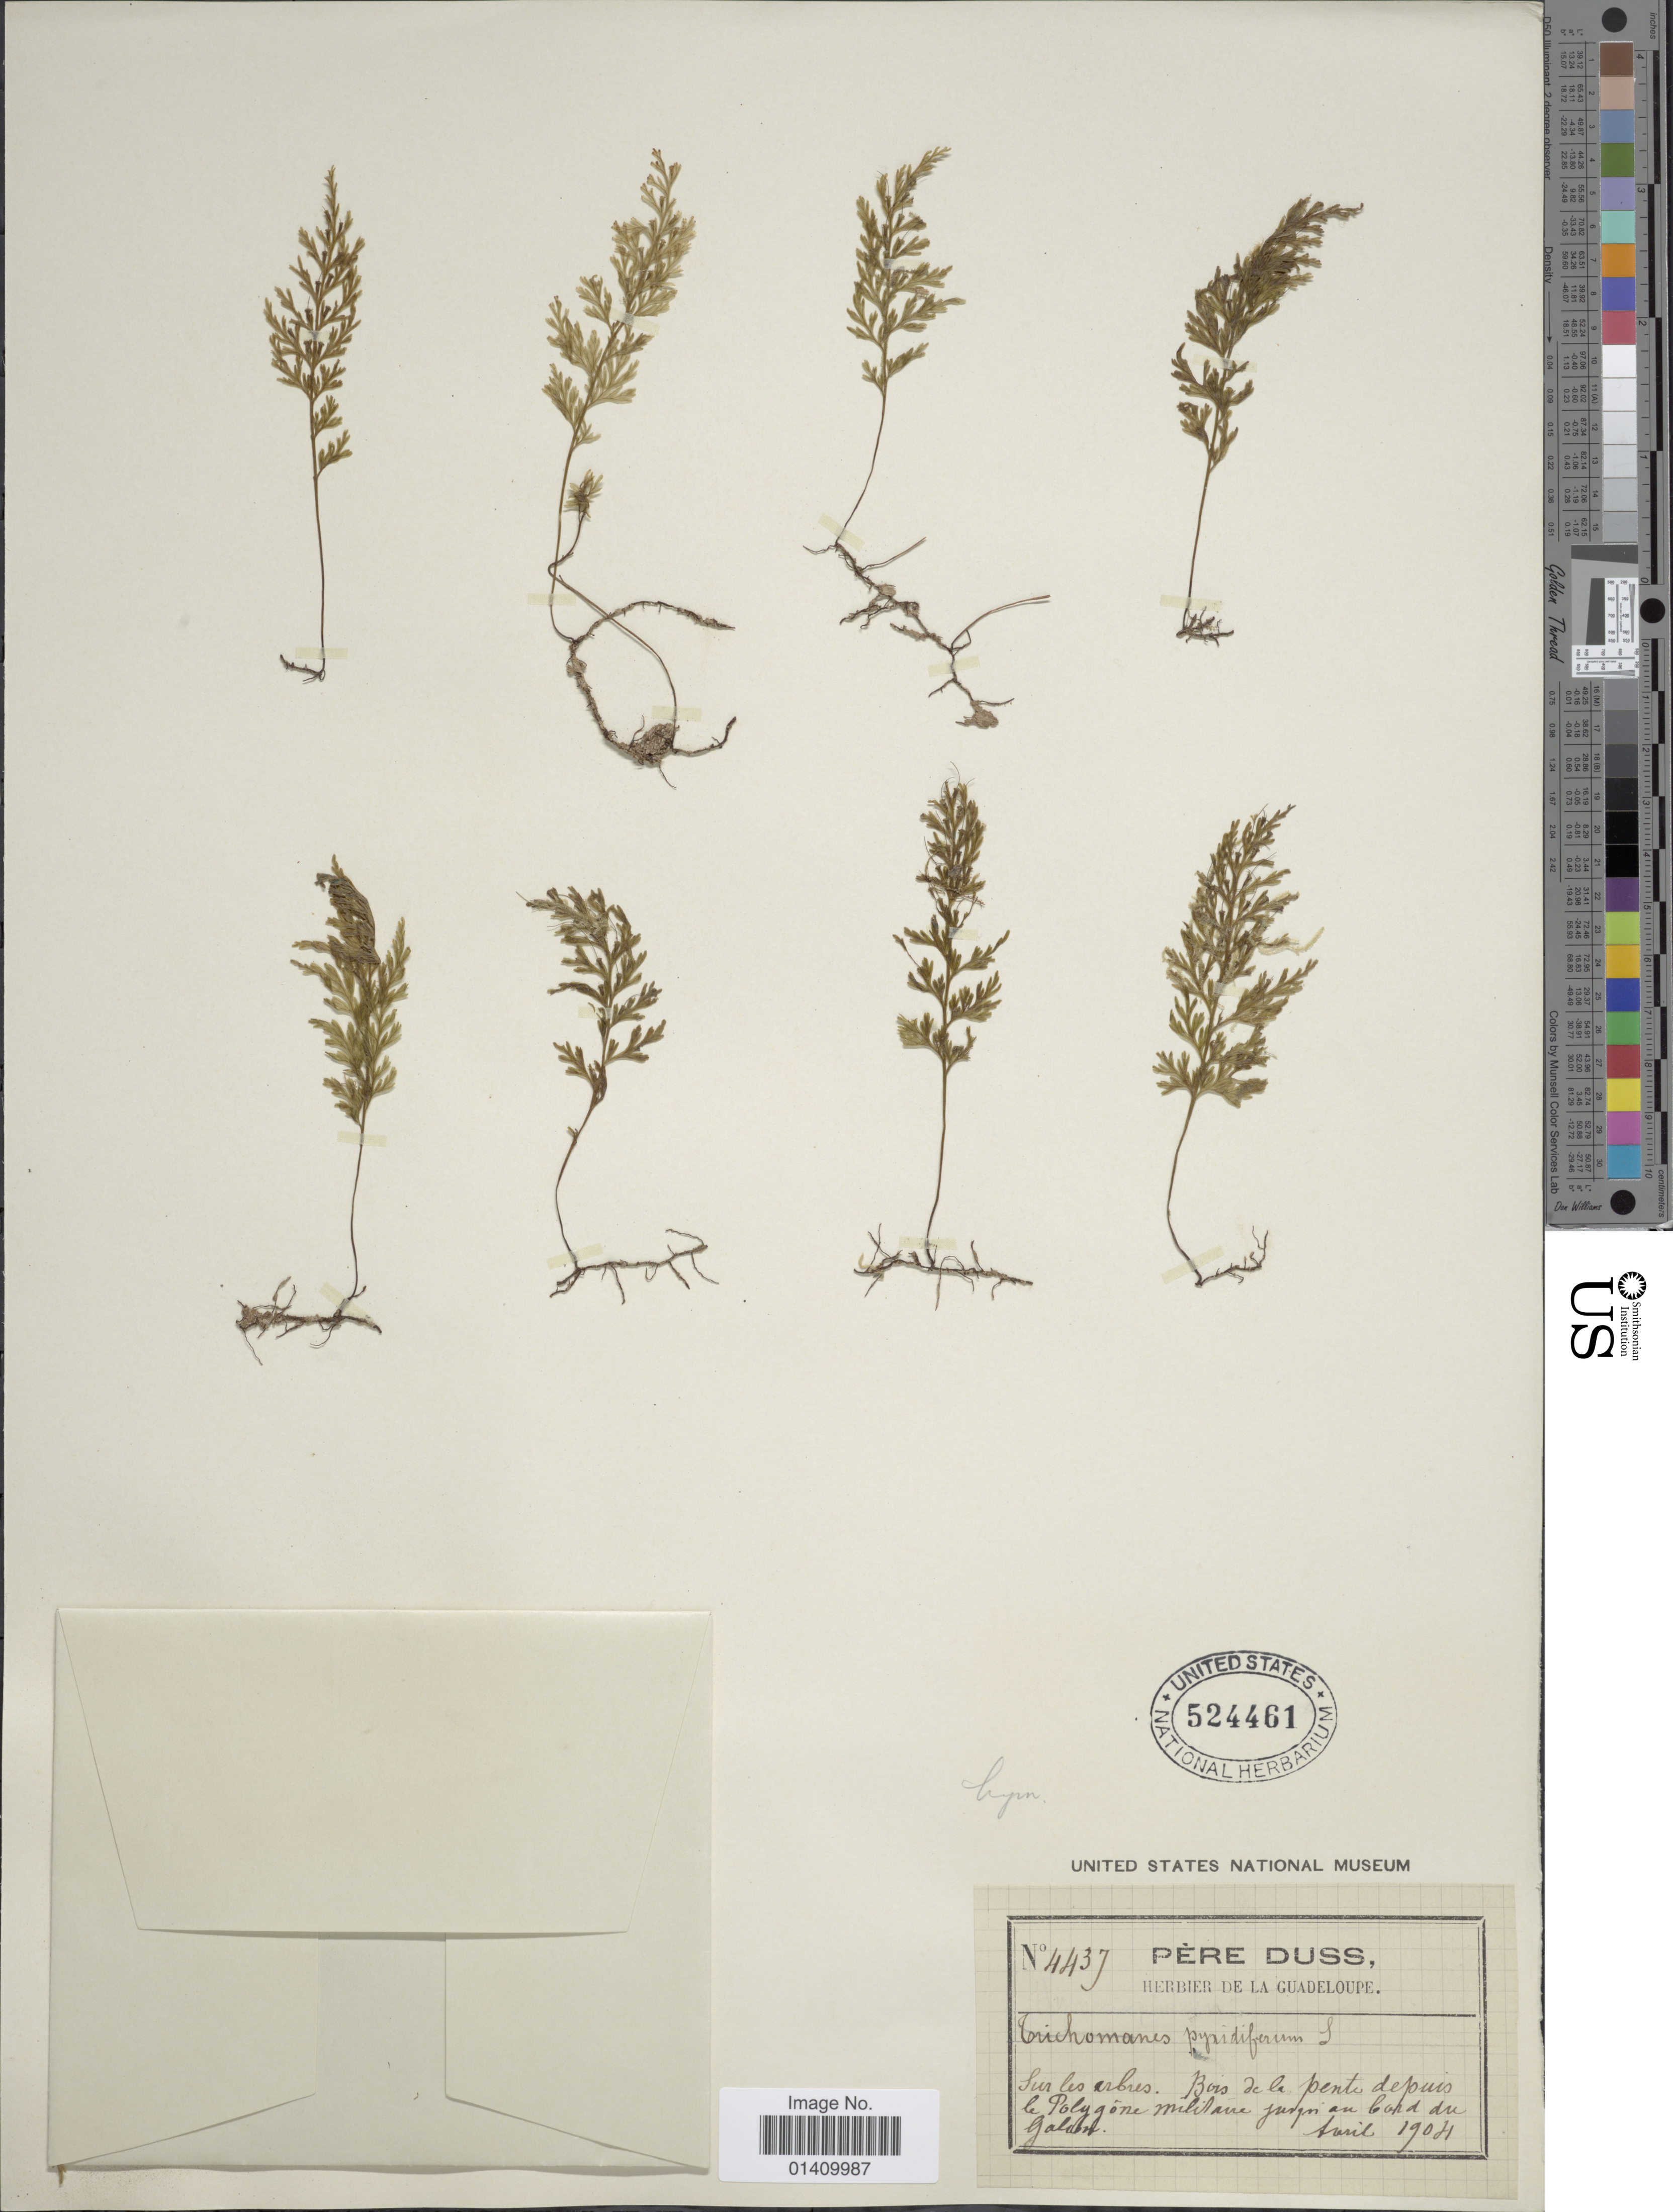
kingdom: Plantae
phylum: Tracheophyta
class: Polypodiopsida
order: Hymenophyllales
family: Hymenophyllaceae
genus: Polyphlebium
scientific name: Polyphlebium hymenophylloides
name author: (Bosch) Ebihara & Dubuisson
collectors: Père Duss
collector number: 4439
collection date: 1904-04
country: Guadeloupe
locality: Sur les arbres. Bois de la pente depuis le Polygone militaire, jusqu'au bord du Galion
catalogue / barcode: US 524461